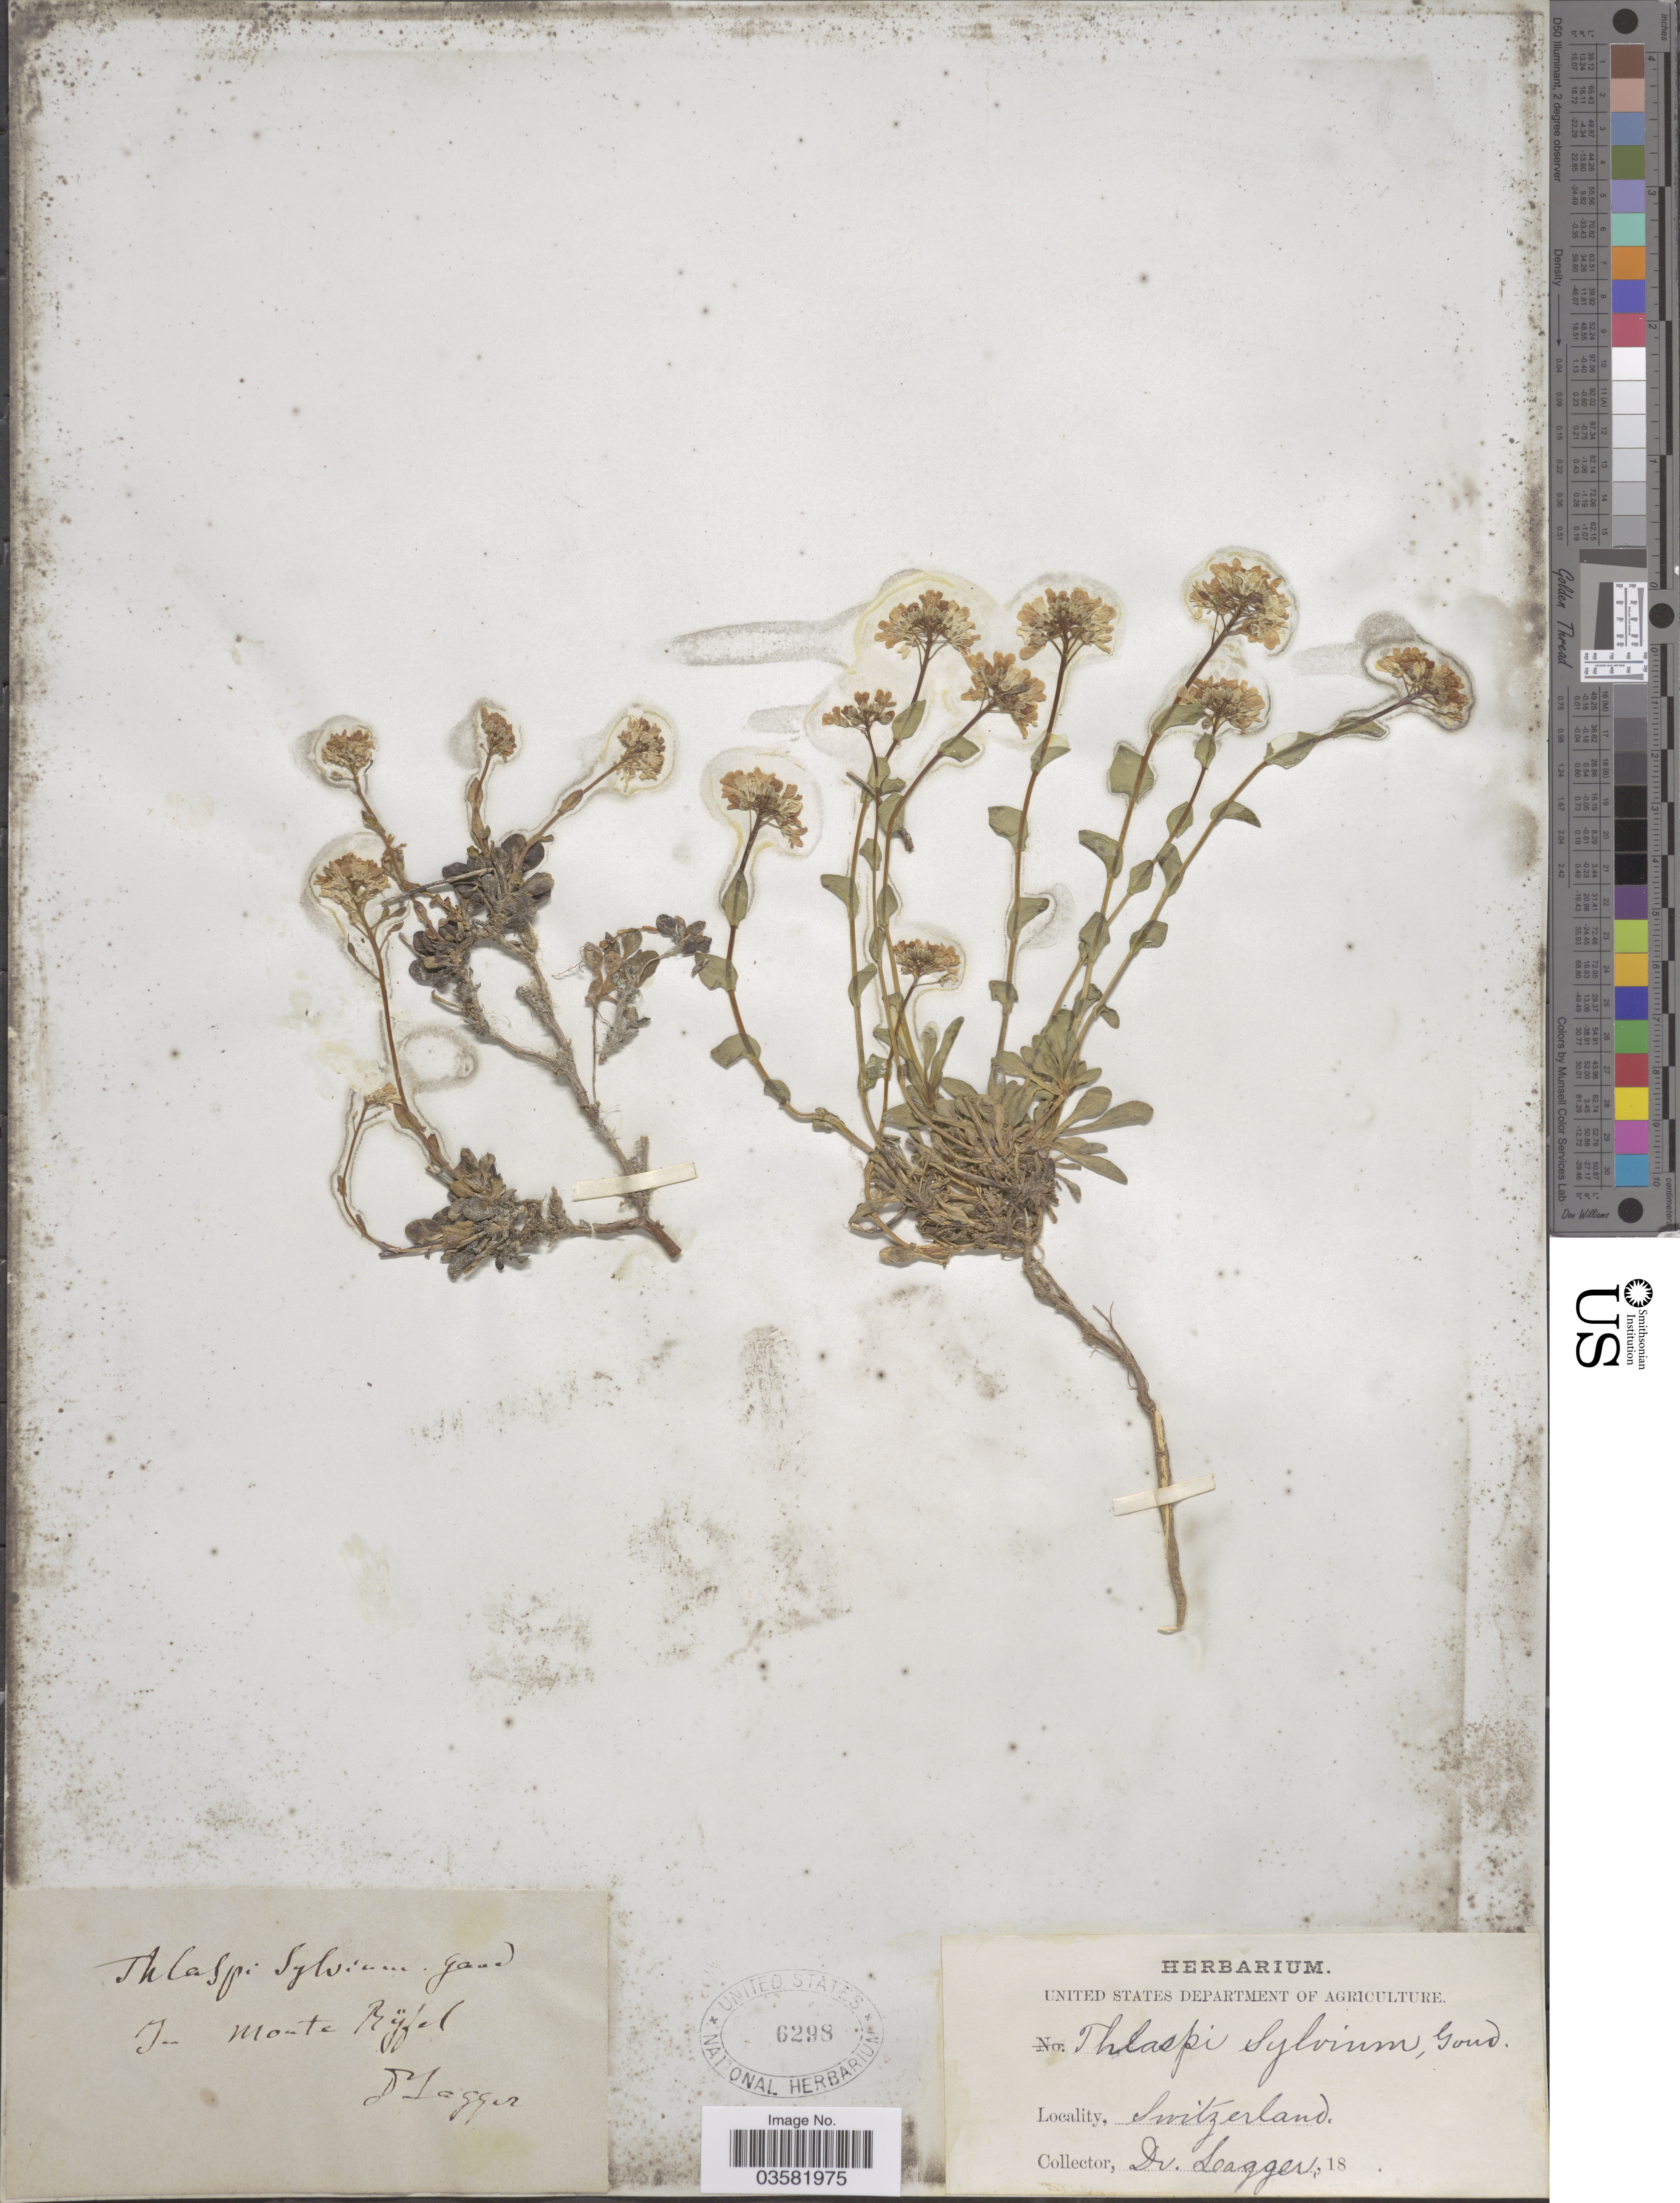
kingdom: Plantae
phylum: Tracheophyta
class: Magnoliopsida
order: Brassicales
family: Brassicaceae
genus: Thlaspi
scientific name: Thlaspi sylvium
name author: Gaudin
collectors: F. J. Lagger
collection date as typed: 18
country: Switzerland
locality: In Monte Rÿfel.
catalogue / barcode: US 6298